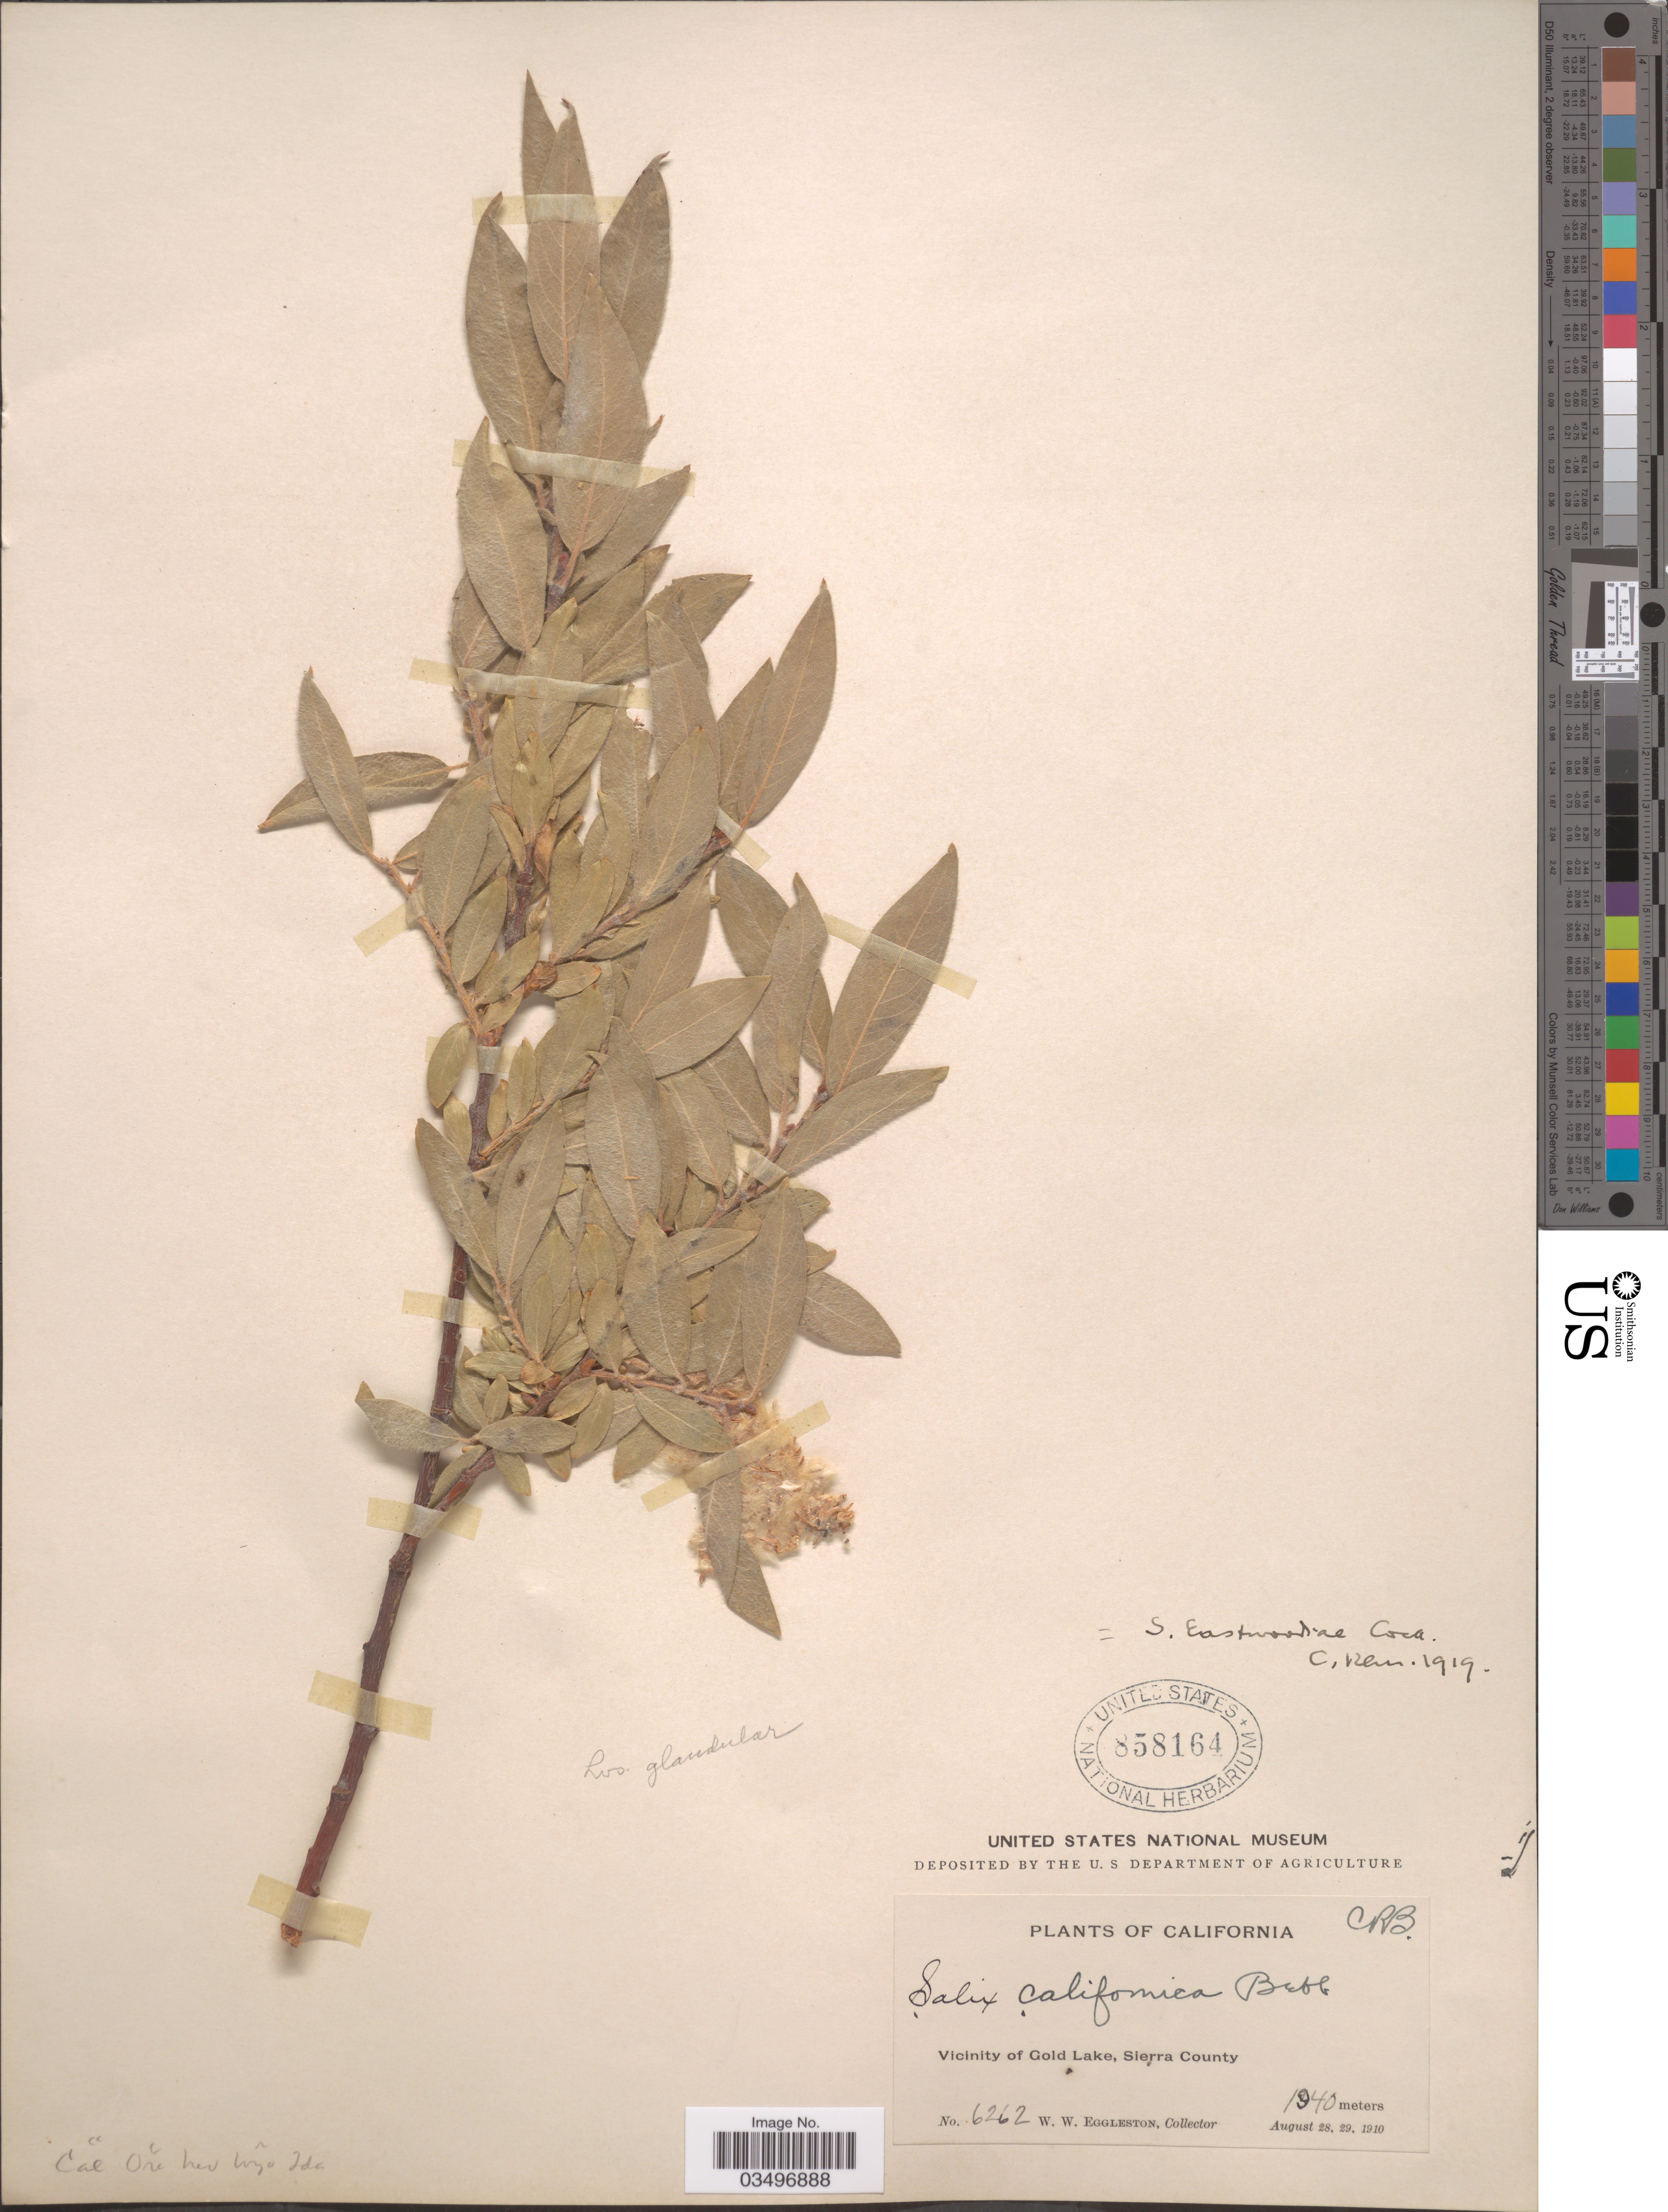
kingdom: Plantae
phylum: Tracheophyta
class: Magnoliopsida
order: Malpighiales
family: Salicaceae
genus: Salix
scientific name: Salix eastwoodiae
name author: Cockerell ex A. Heller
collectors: W. W. Eggleston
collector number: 6262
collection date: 1910-08-28/1910-08-29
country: United States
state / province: California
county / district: Sierra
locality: Vicinity of Gold Lake, Sierra County.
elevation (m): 1940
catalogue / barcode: US 858164